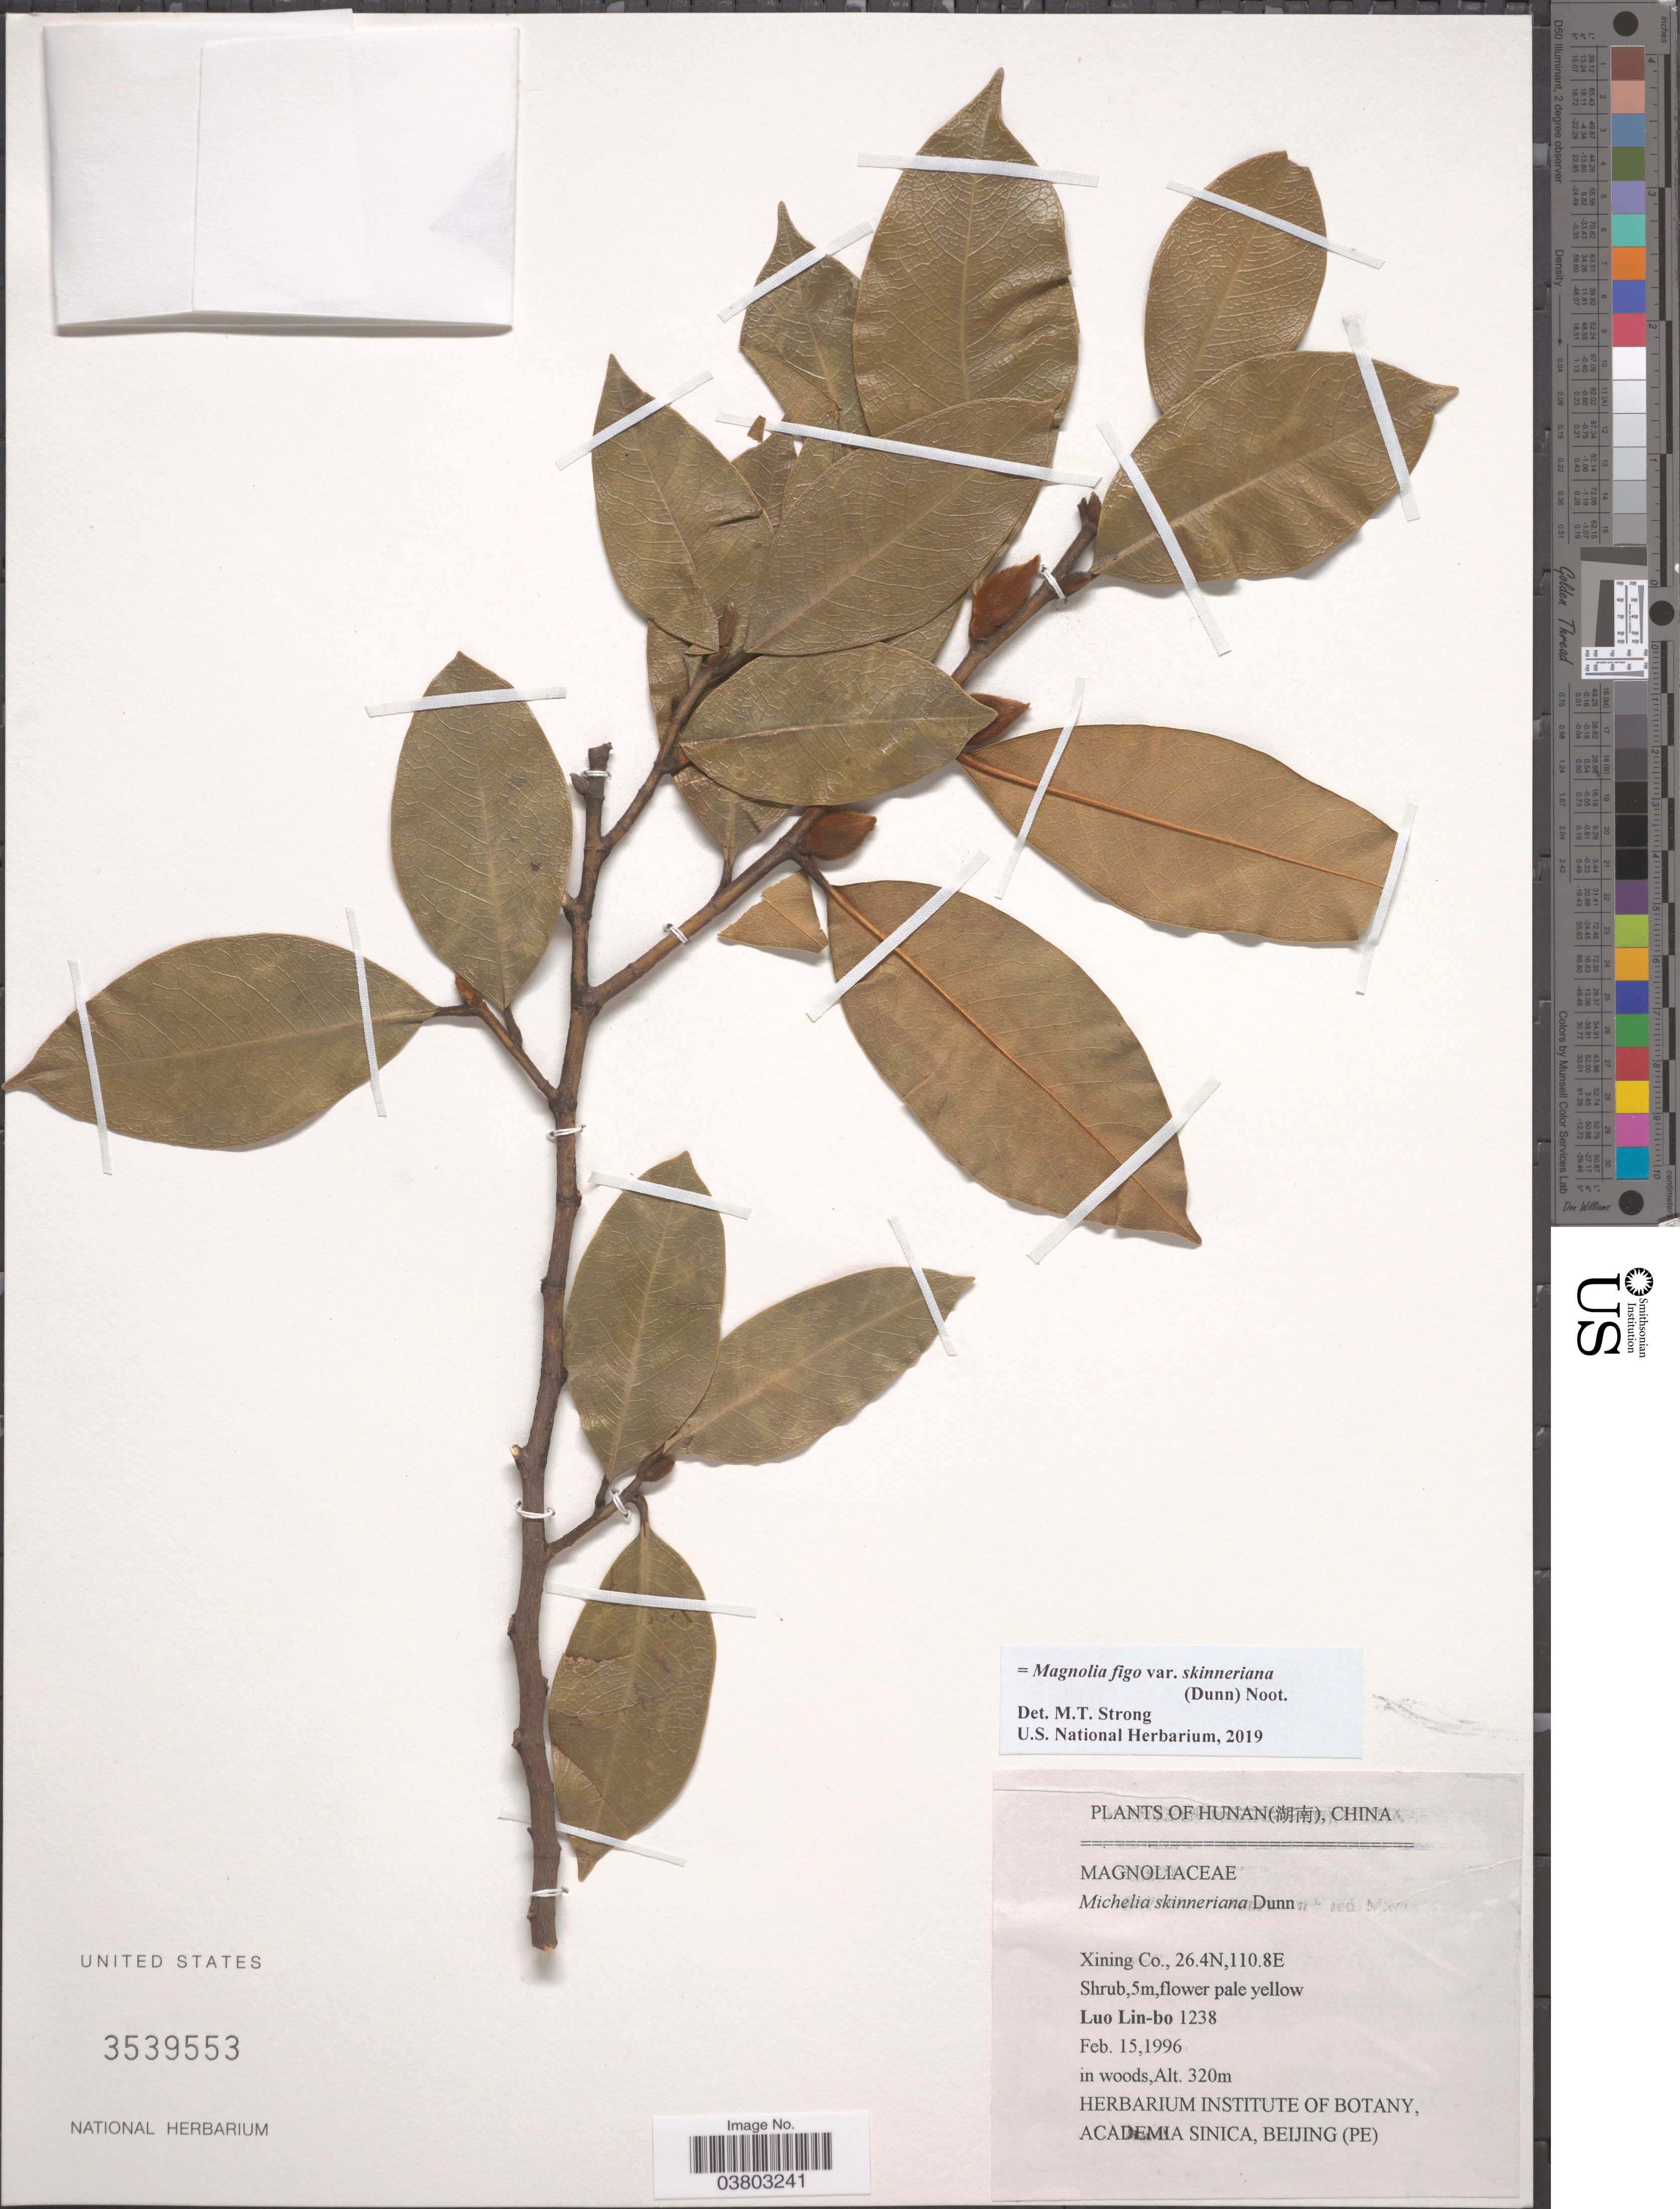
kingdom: Plantae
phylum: Tracheophyta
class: Magnoliopsida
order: Magnoliales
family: Magnoliaceae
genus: Magnolia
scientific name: Magnolia figo var. skinneriana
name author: (Dunn) Noot.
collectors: L. Lin-bo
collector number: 1238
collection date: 1996-02-15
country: China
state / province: Hunan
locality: Xining Co.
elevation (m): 320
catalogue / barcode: US 3539553